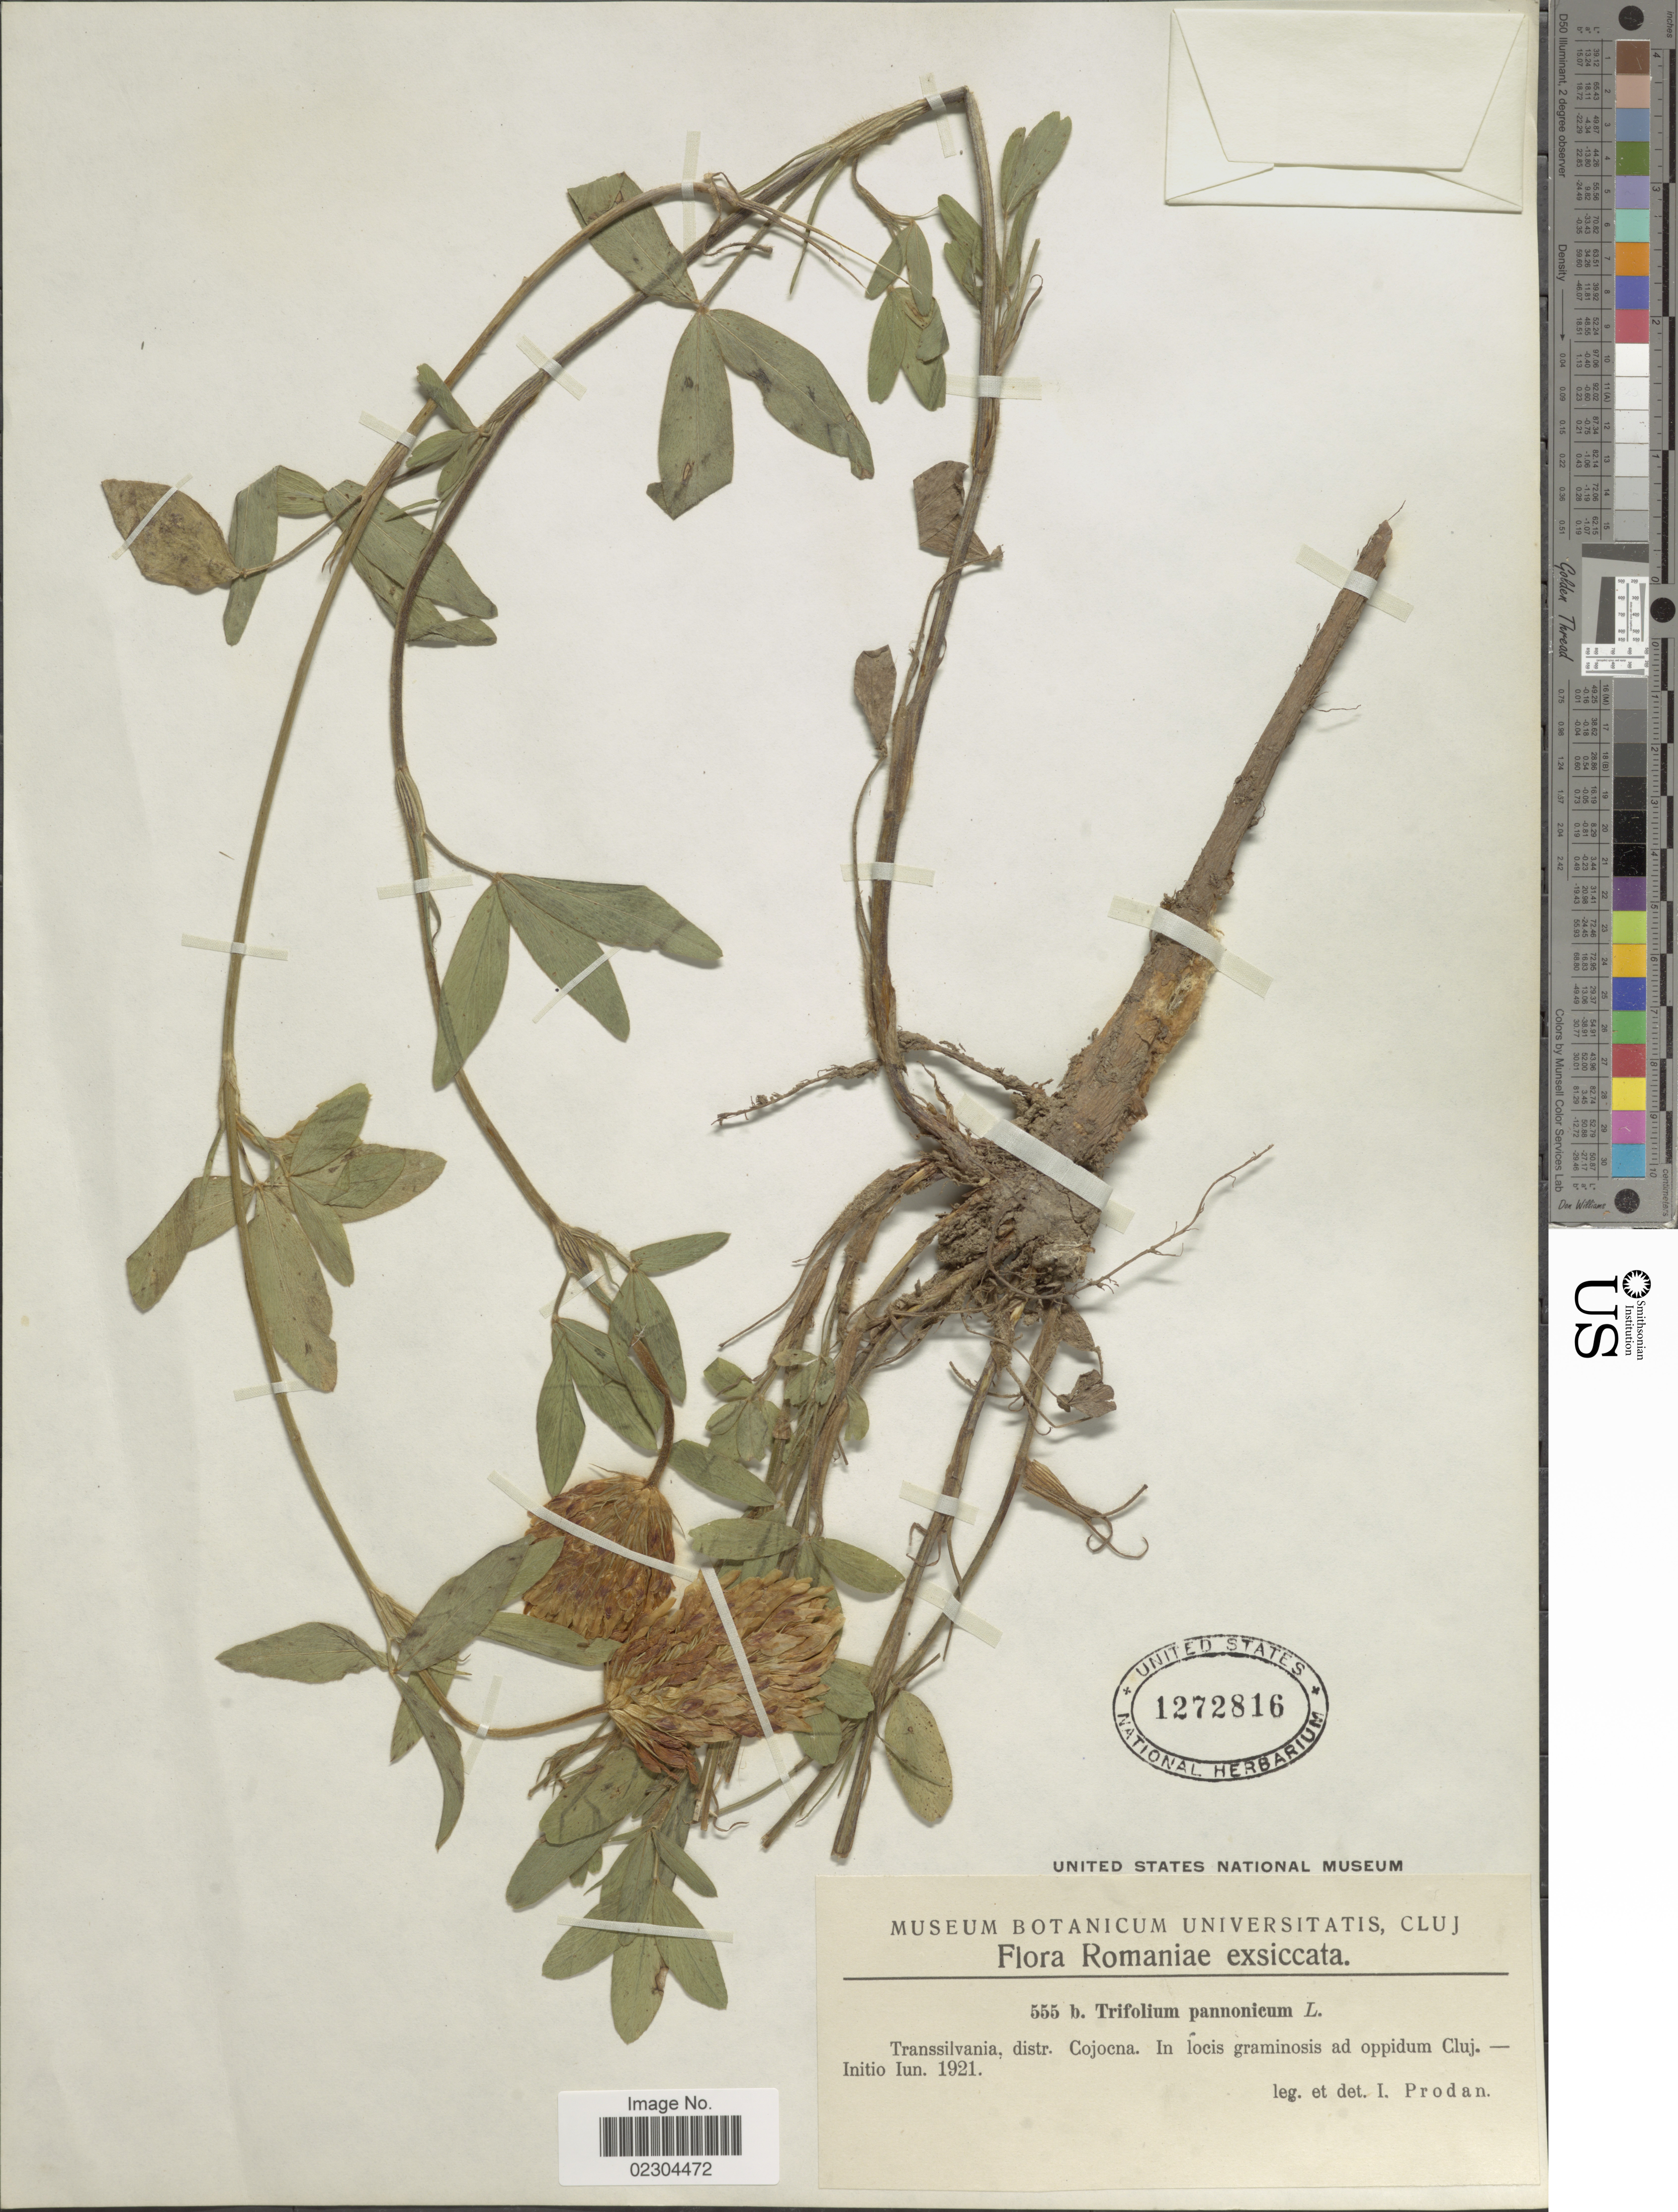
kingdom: Plantae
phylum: Tracheophyta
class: Magnoliopsida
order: Fabales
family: Fabaceae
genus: Trifolium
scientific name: Trifolium pannonicum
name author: Jacq.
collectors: J. Prodan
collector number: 555b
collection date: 1921-06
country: Romania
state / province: Cluj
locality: Transsilvania, distr. Cojocna, ad oppidum Cluj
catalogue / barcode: US 1272816